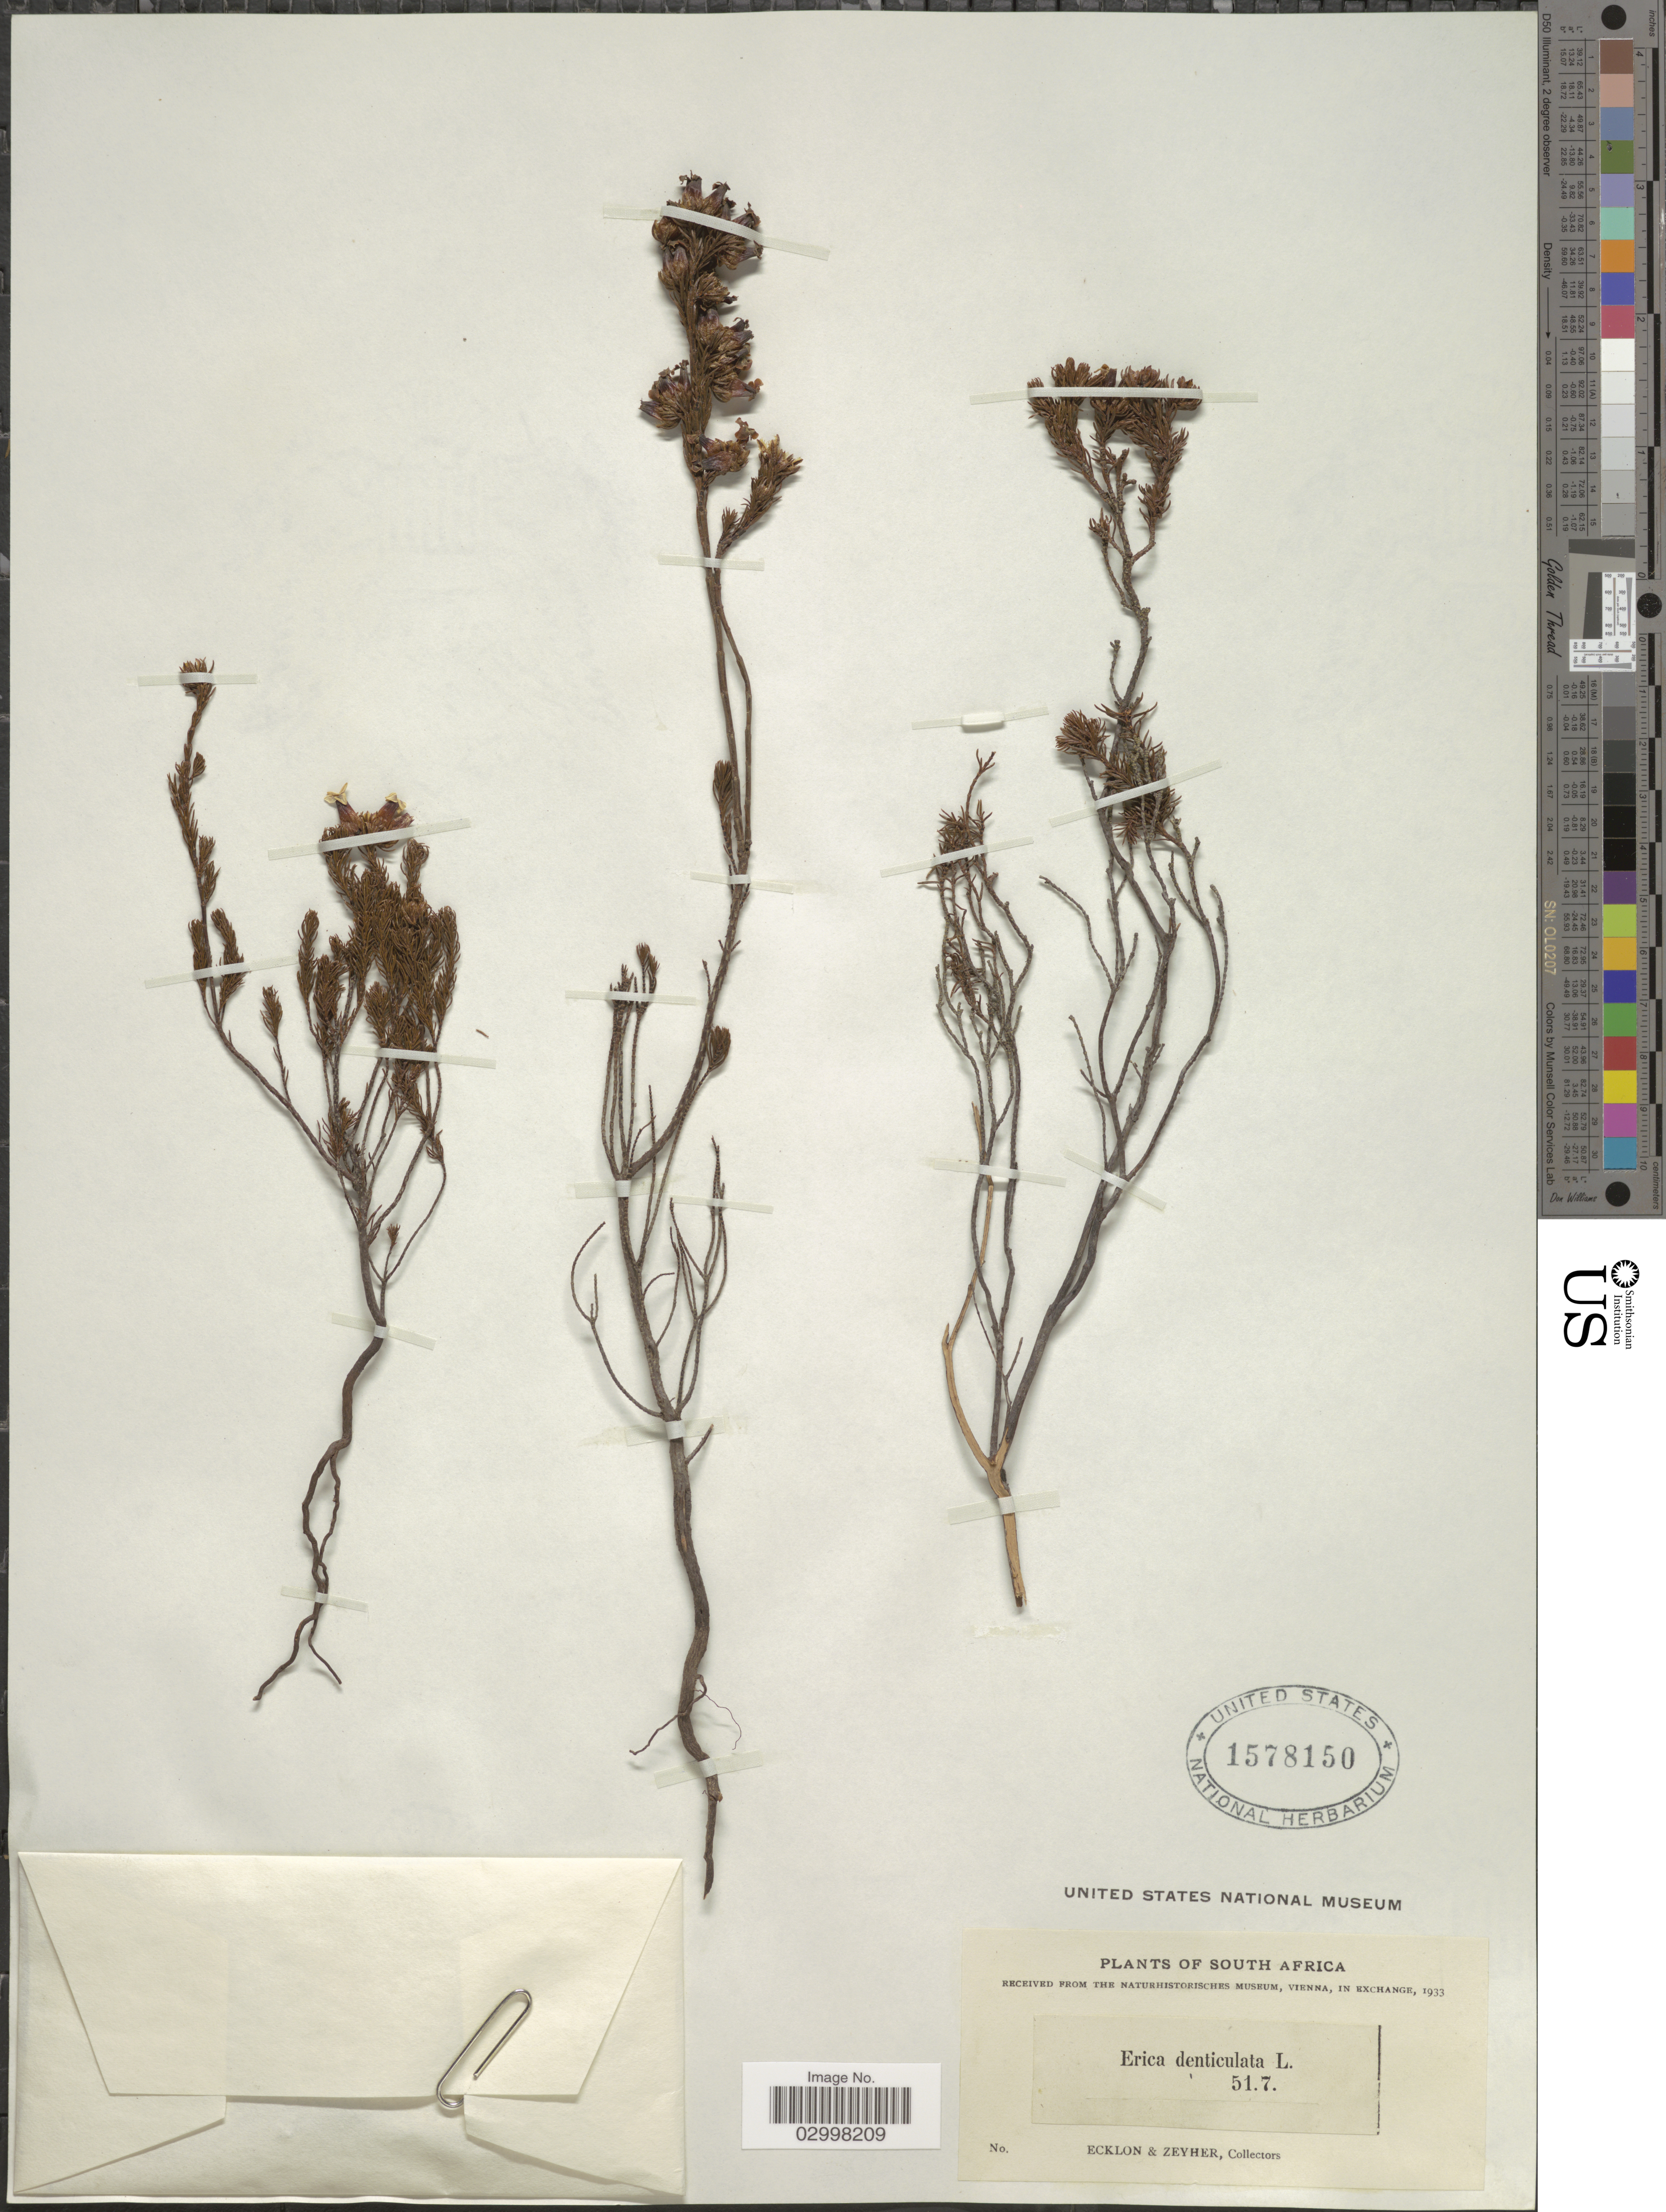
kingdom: Plantae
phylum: Tracheophyta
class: Magnoliopsida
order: Ericales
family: Ericaceae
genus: Erica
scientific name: Erica denticulata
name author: L.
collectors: -. Ecklon & -. Zeyher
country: South Africa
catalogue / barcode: US 1578150